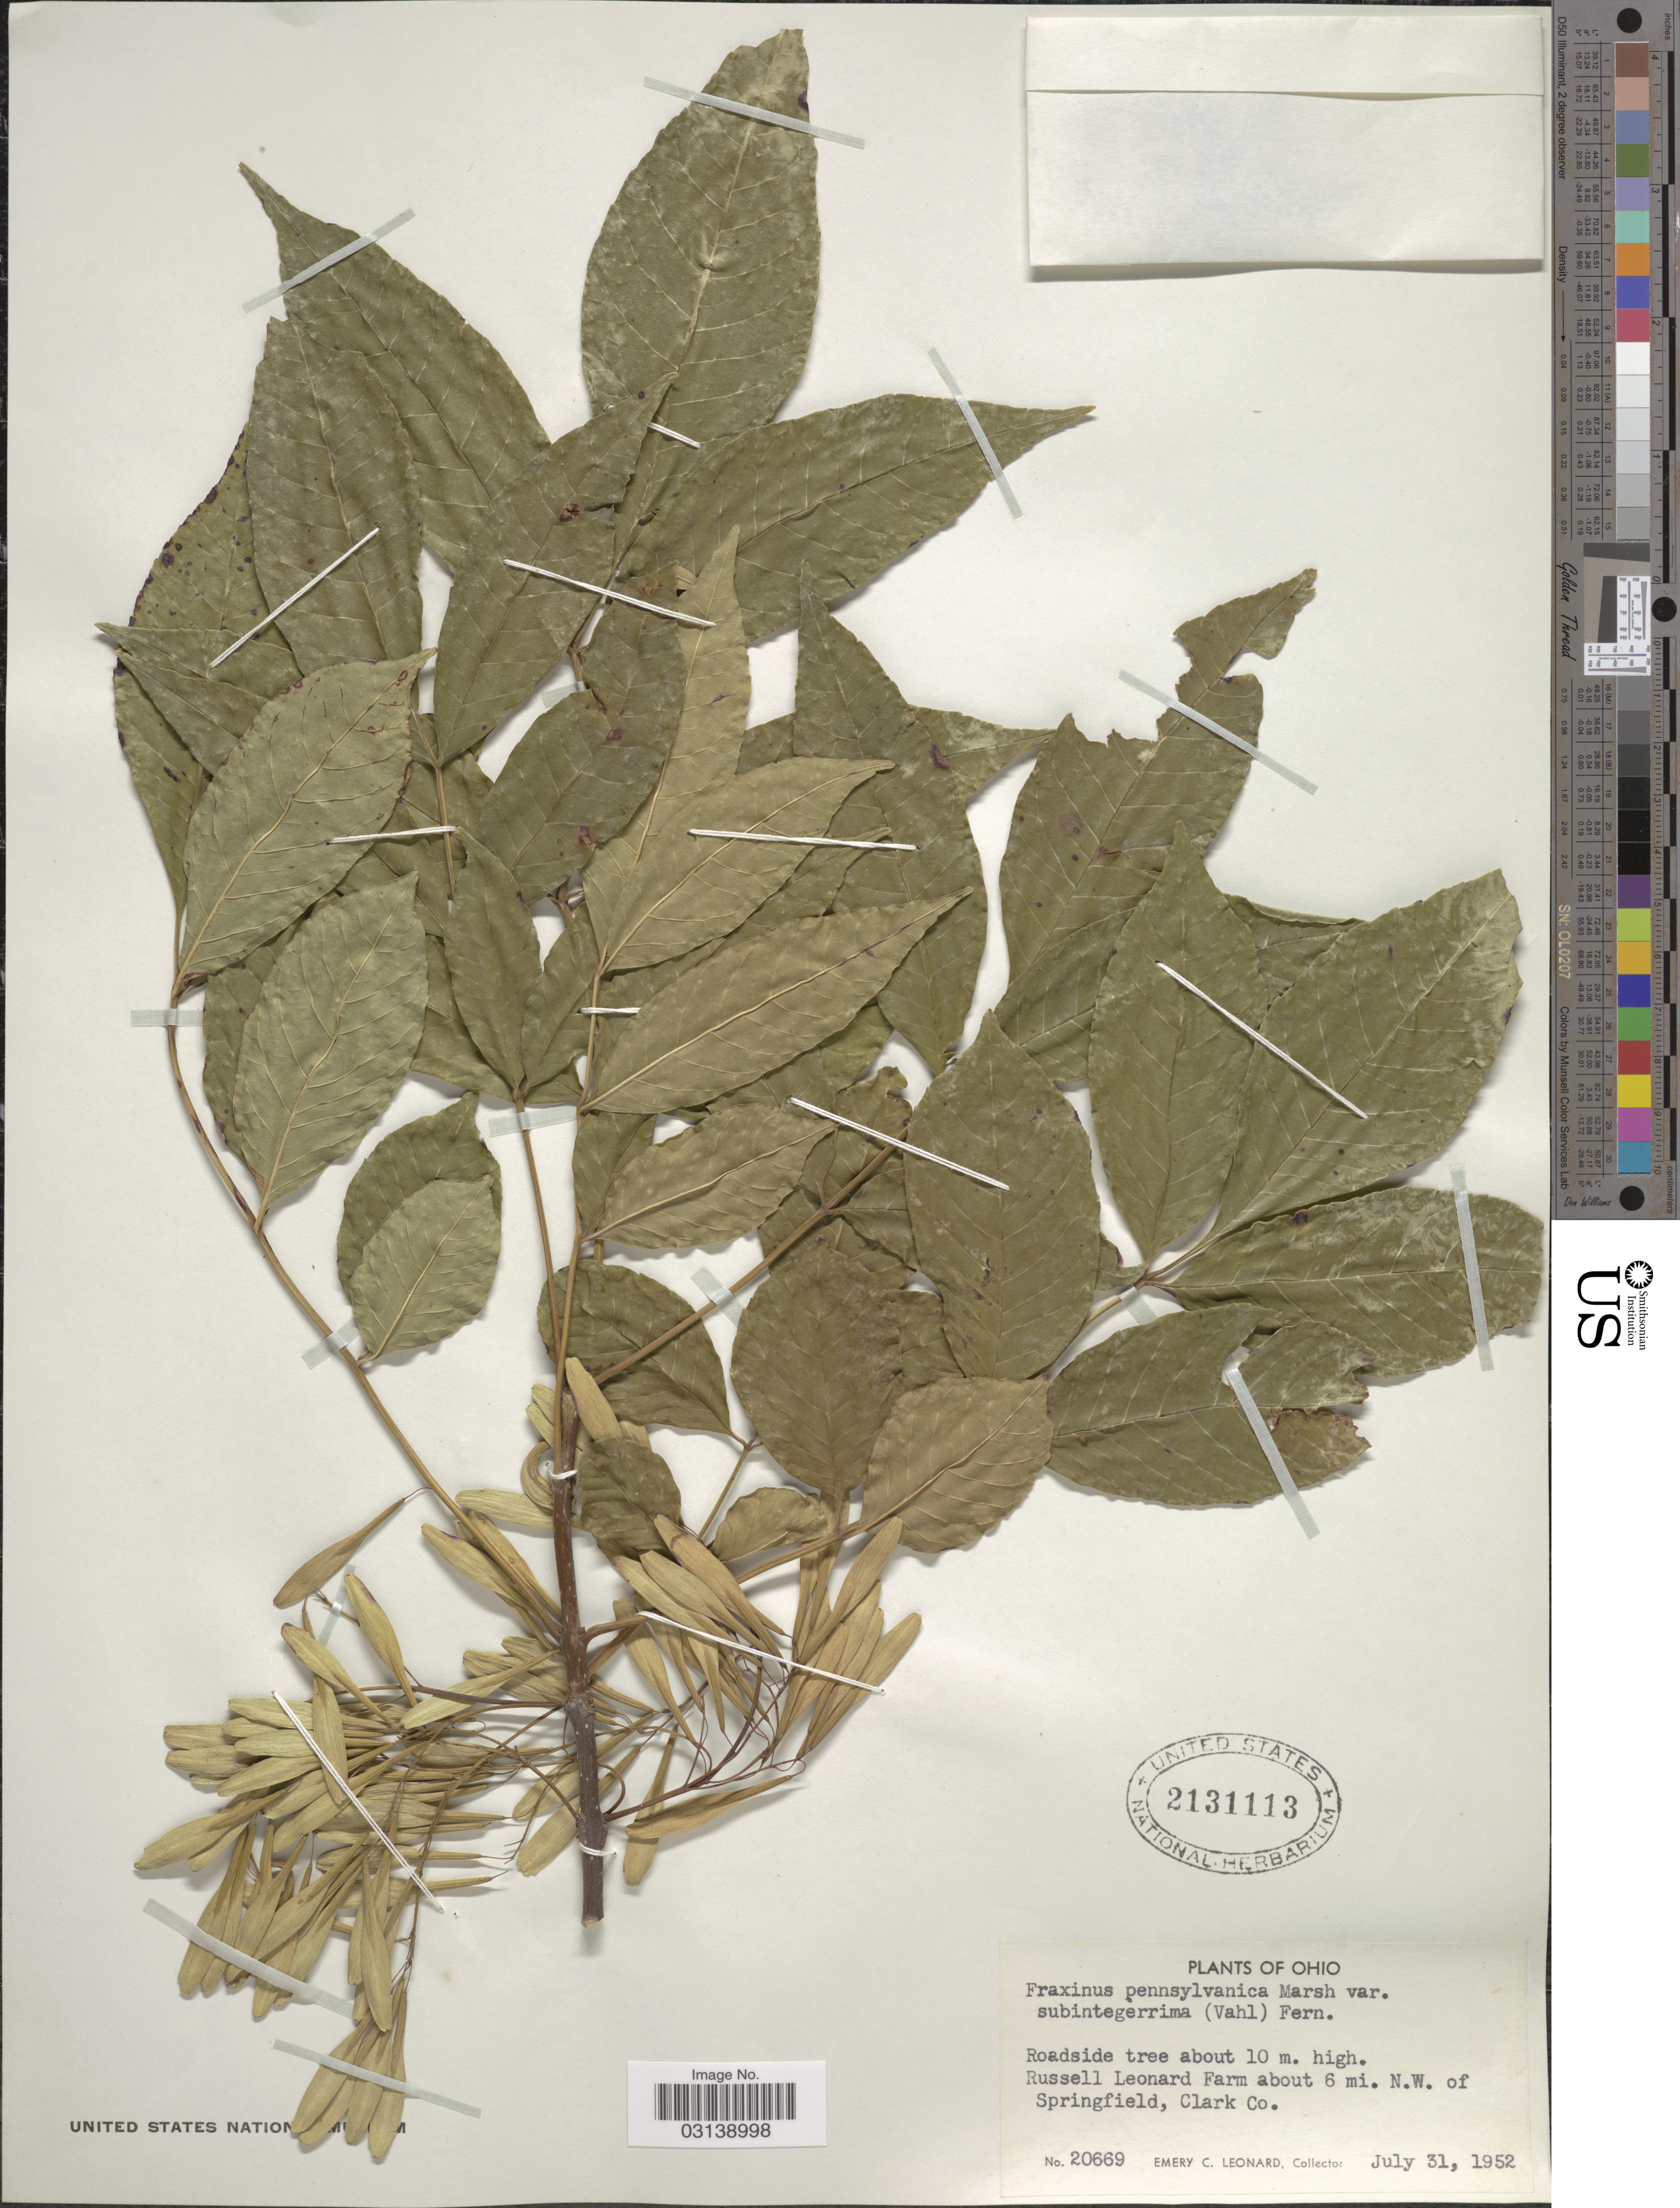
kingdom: Plantae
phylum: Tracheophyta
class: Magnoliopsida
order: Lamiales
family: Oleaceae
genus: Fraxinus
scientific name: Fraxinus pennsylvanica var. campestris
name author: (Britton) F.C. Gates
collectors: E. C. Leonard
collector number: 20669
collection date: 1952-07-31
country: United States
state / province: Ohio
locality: Russell Leonard Farm about 6 mi. N.W. of Springfield, Clark Co.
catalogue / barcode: US 2131113